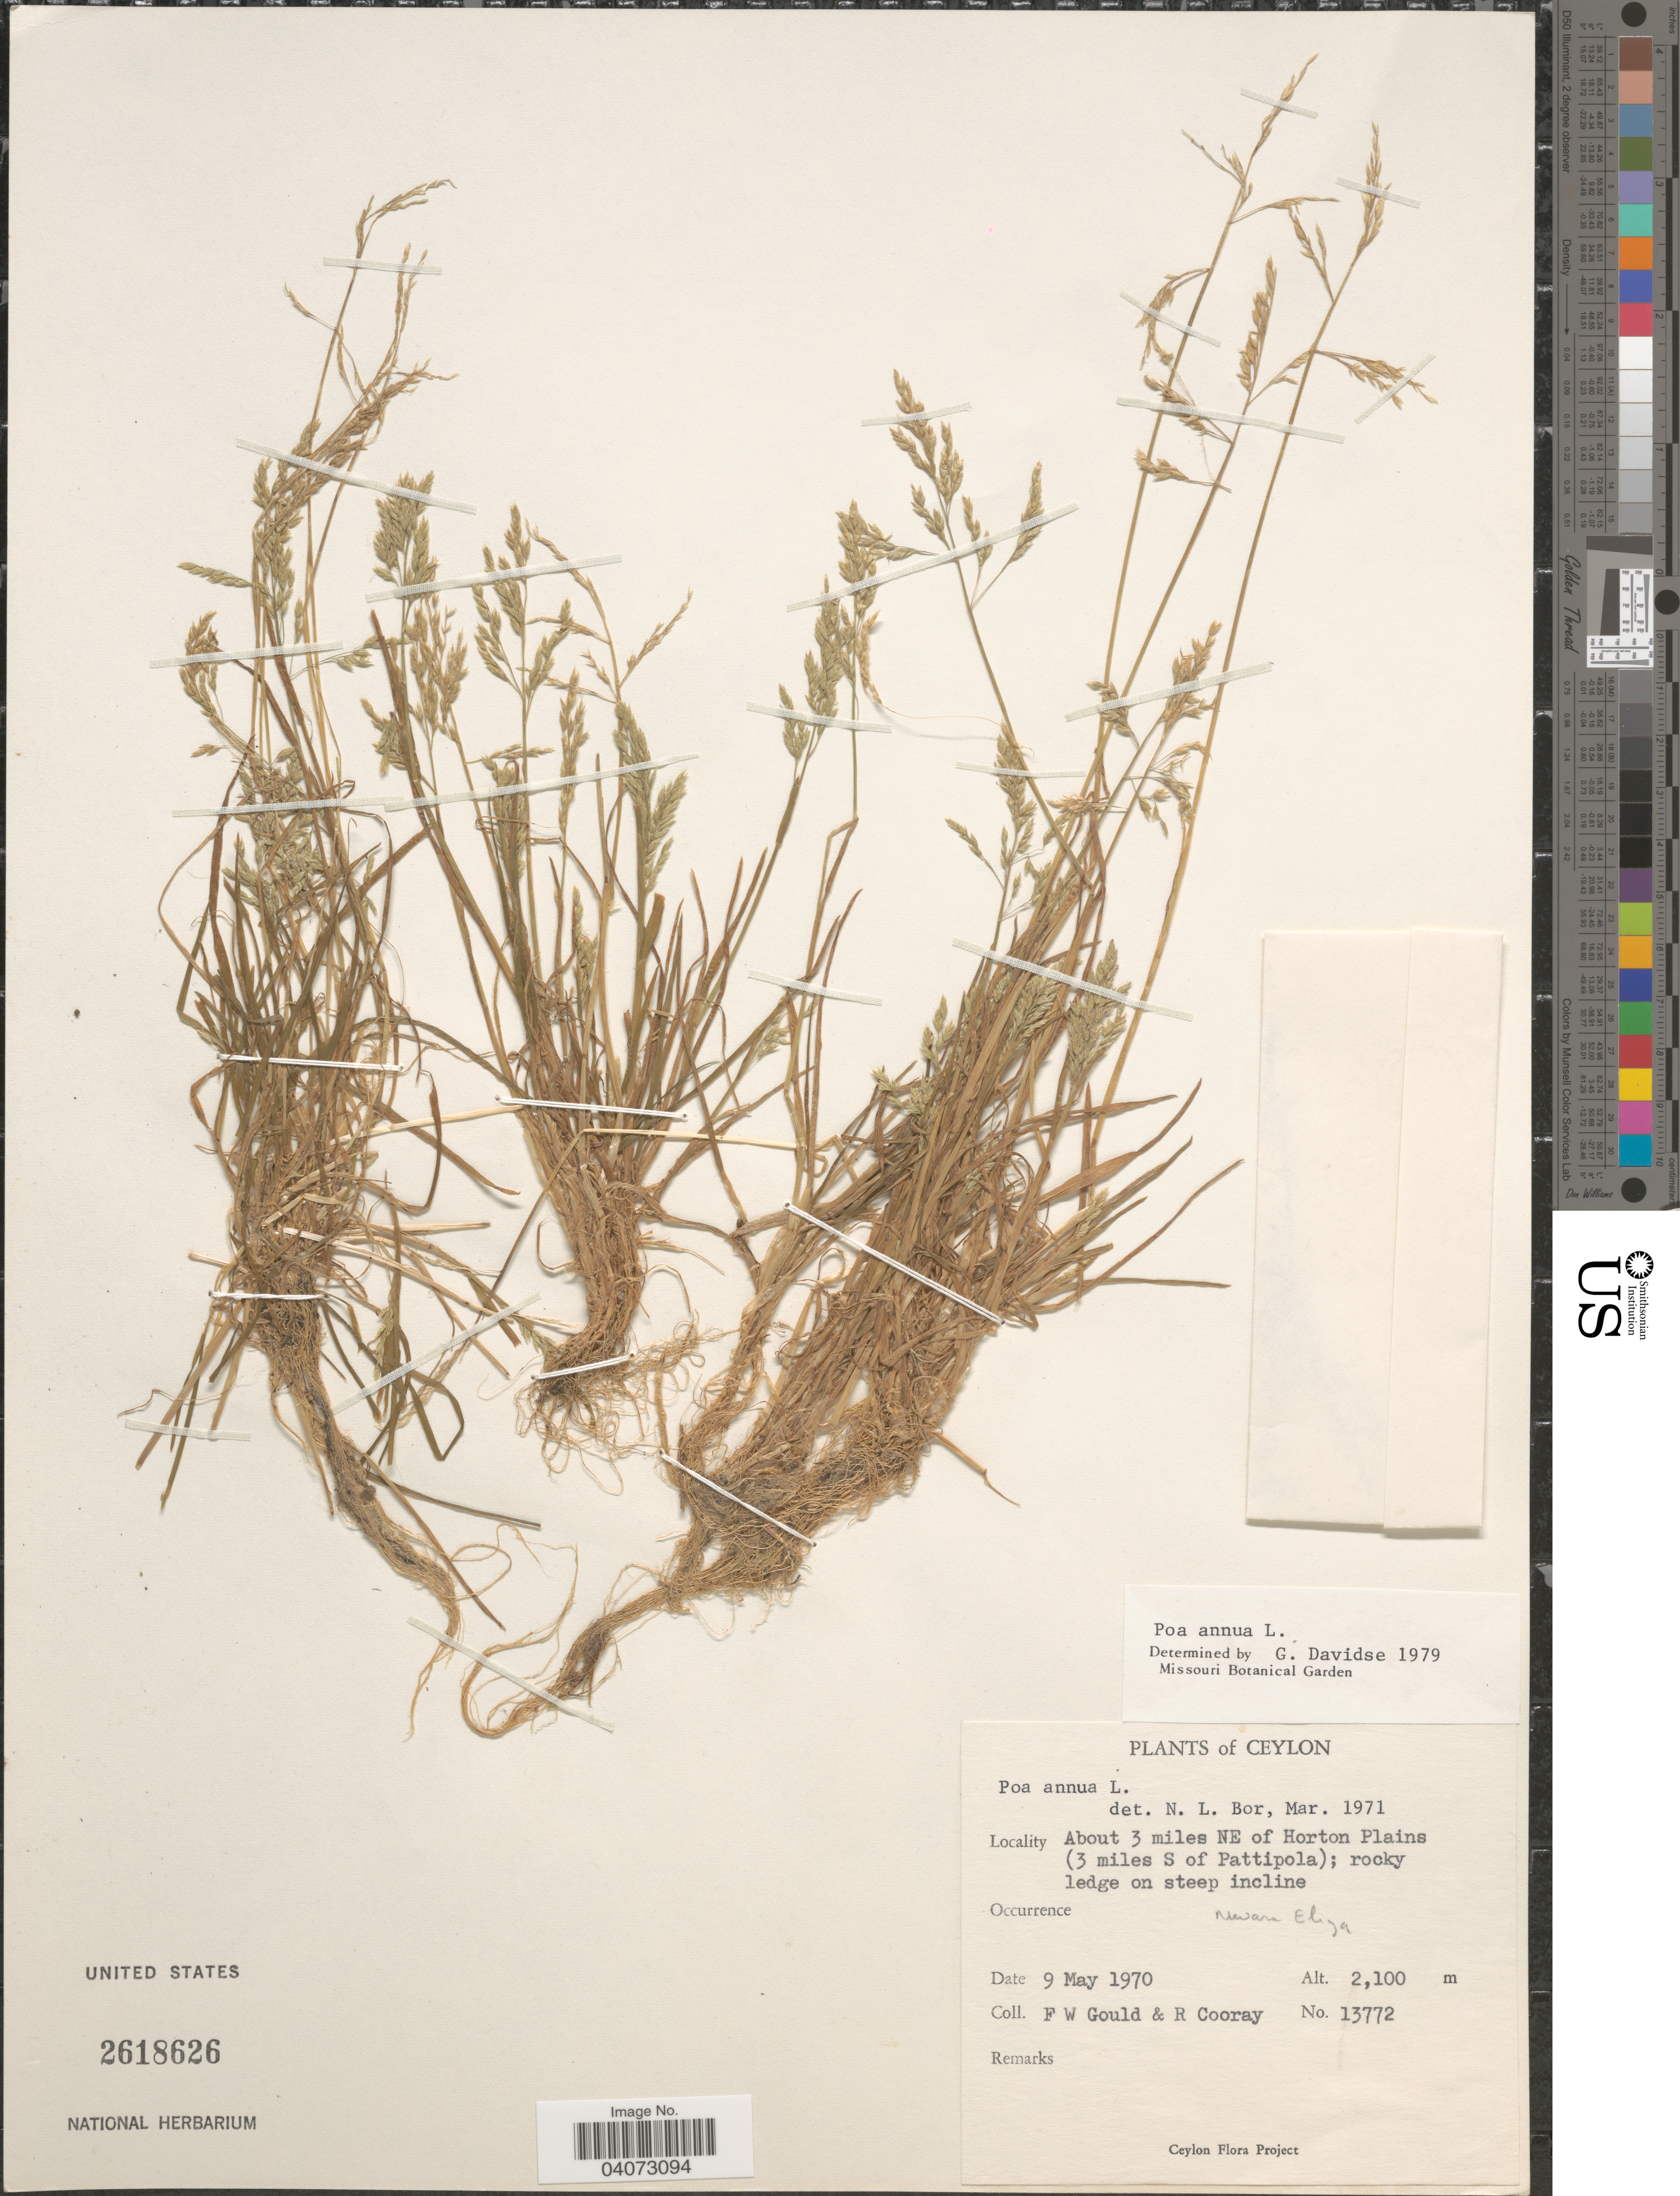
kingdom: Plantae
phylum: Tracheophyta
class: Liliopsida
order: Poales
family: Poaceae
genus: Poa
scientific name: Poa annua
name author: L.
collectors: F. W. Gould & R. Cooray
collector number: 13772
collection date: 1970-05-09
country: Sri Lanka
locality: Ceylon. About 3 miles NE of Horton Plains (3 miles S of Pattipola); rocky ledge on steep incline. Nuwara Eliya.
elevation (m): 2100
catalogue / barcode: US 2618626